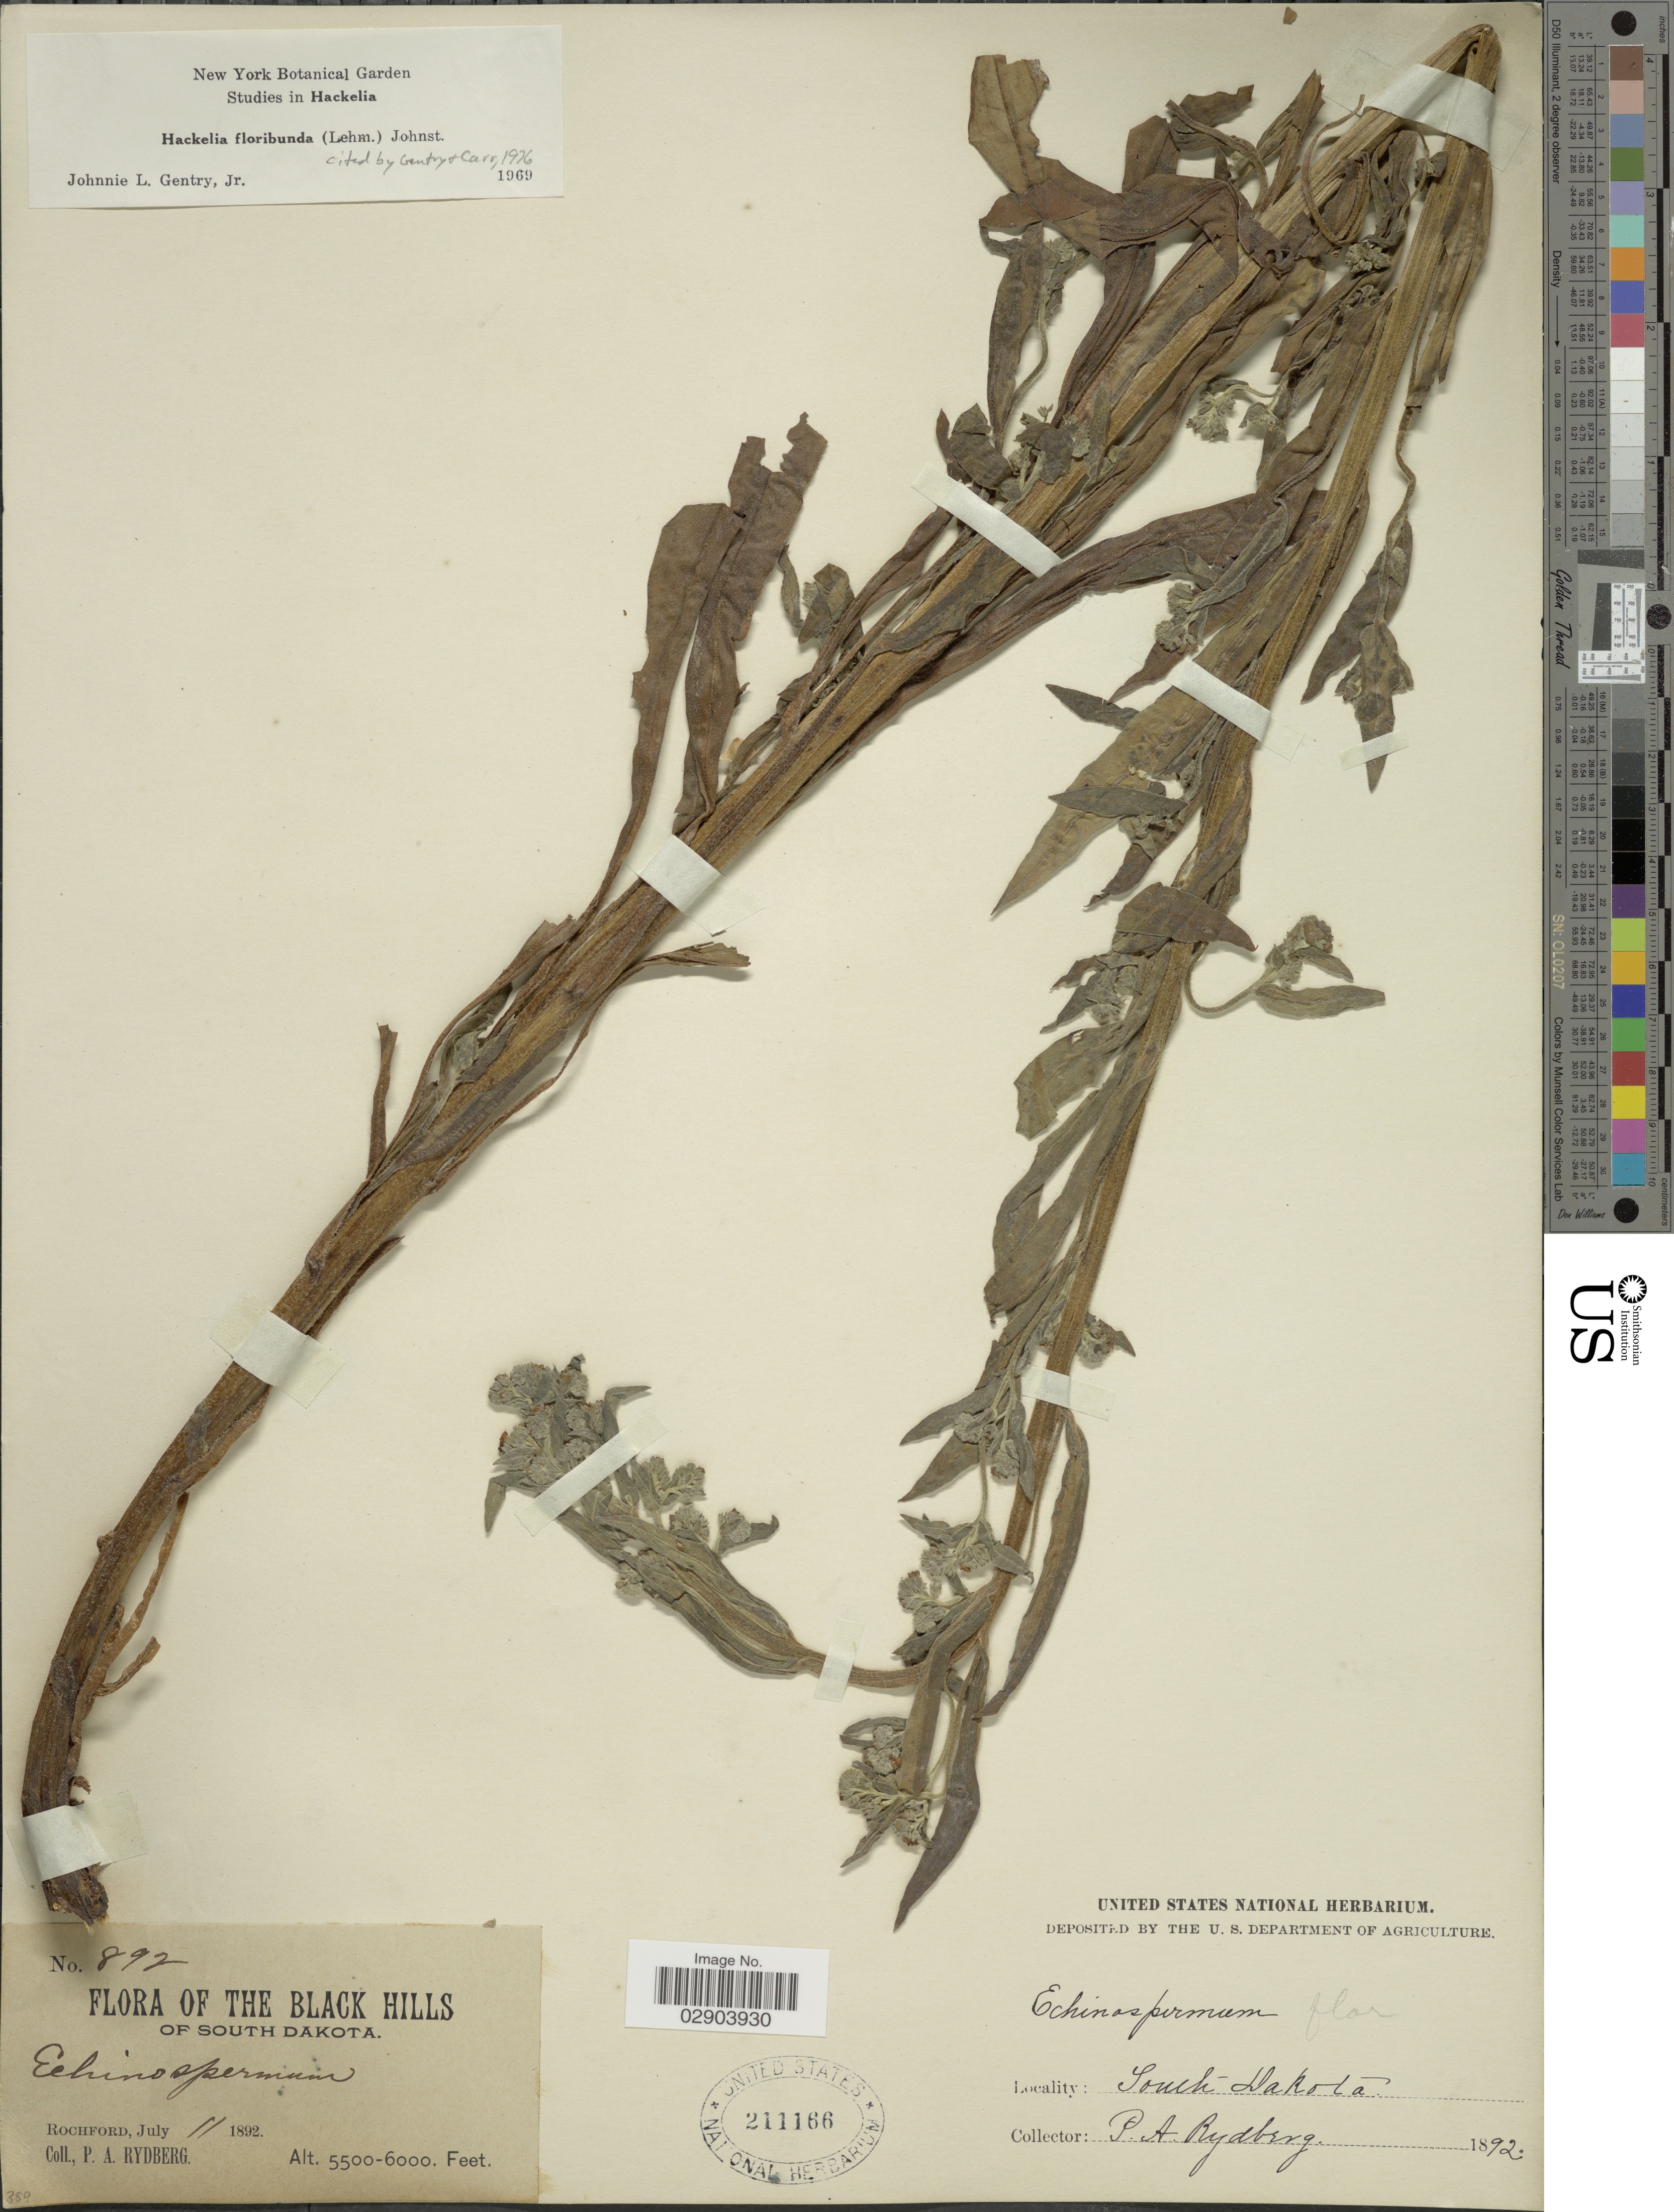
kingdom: Plantae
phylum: Tracheophyta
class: Magnoliopsida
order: Boraginales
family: Boraginaceae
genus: Hackelia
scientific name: Hackelia floribunda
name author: (Lehm.) I.M. Johnst.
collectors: P. A. Rydberg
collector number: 892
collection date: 1892-07-11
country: United States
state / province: South Dakota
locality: The Black Hills of South Dakota, Rochford.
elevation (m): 1676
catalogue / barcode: US 211166